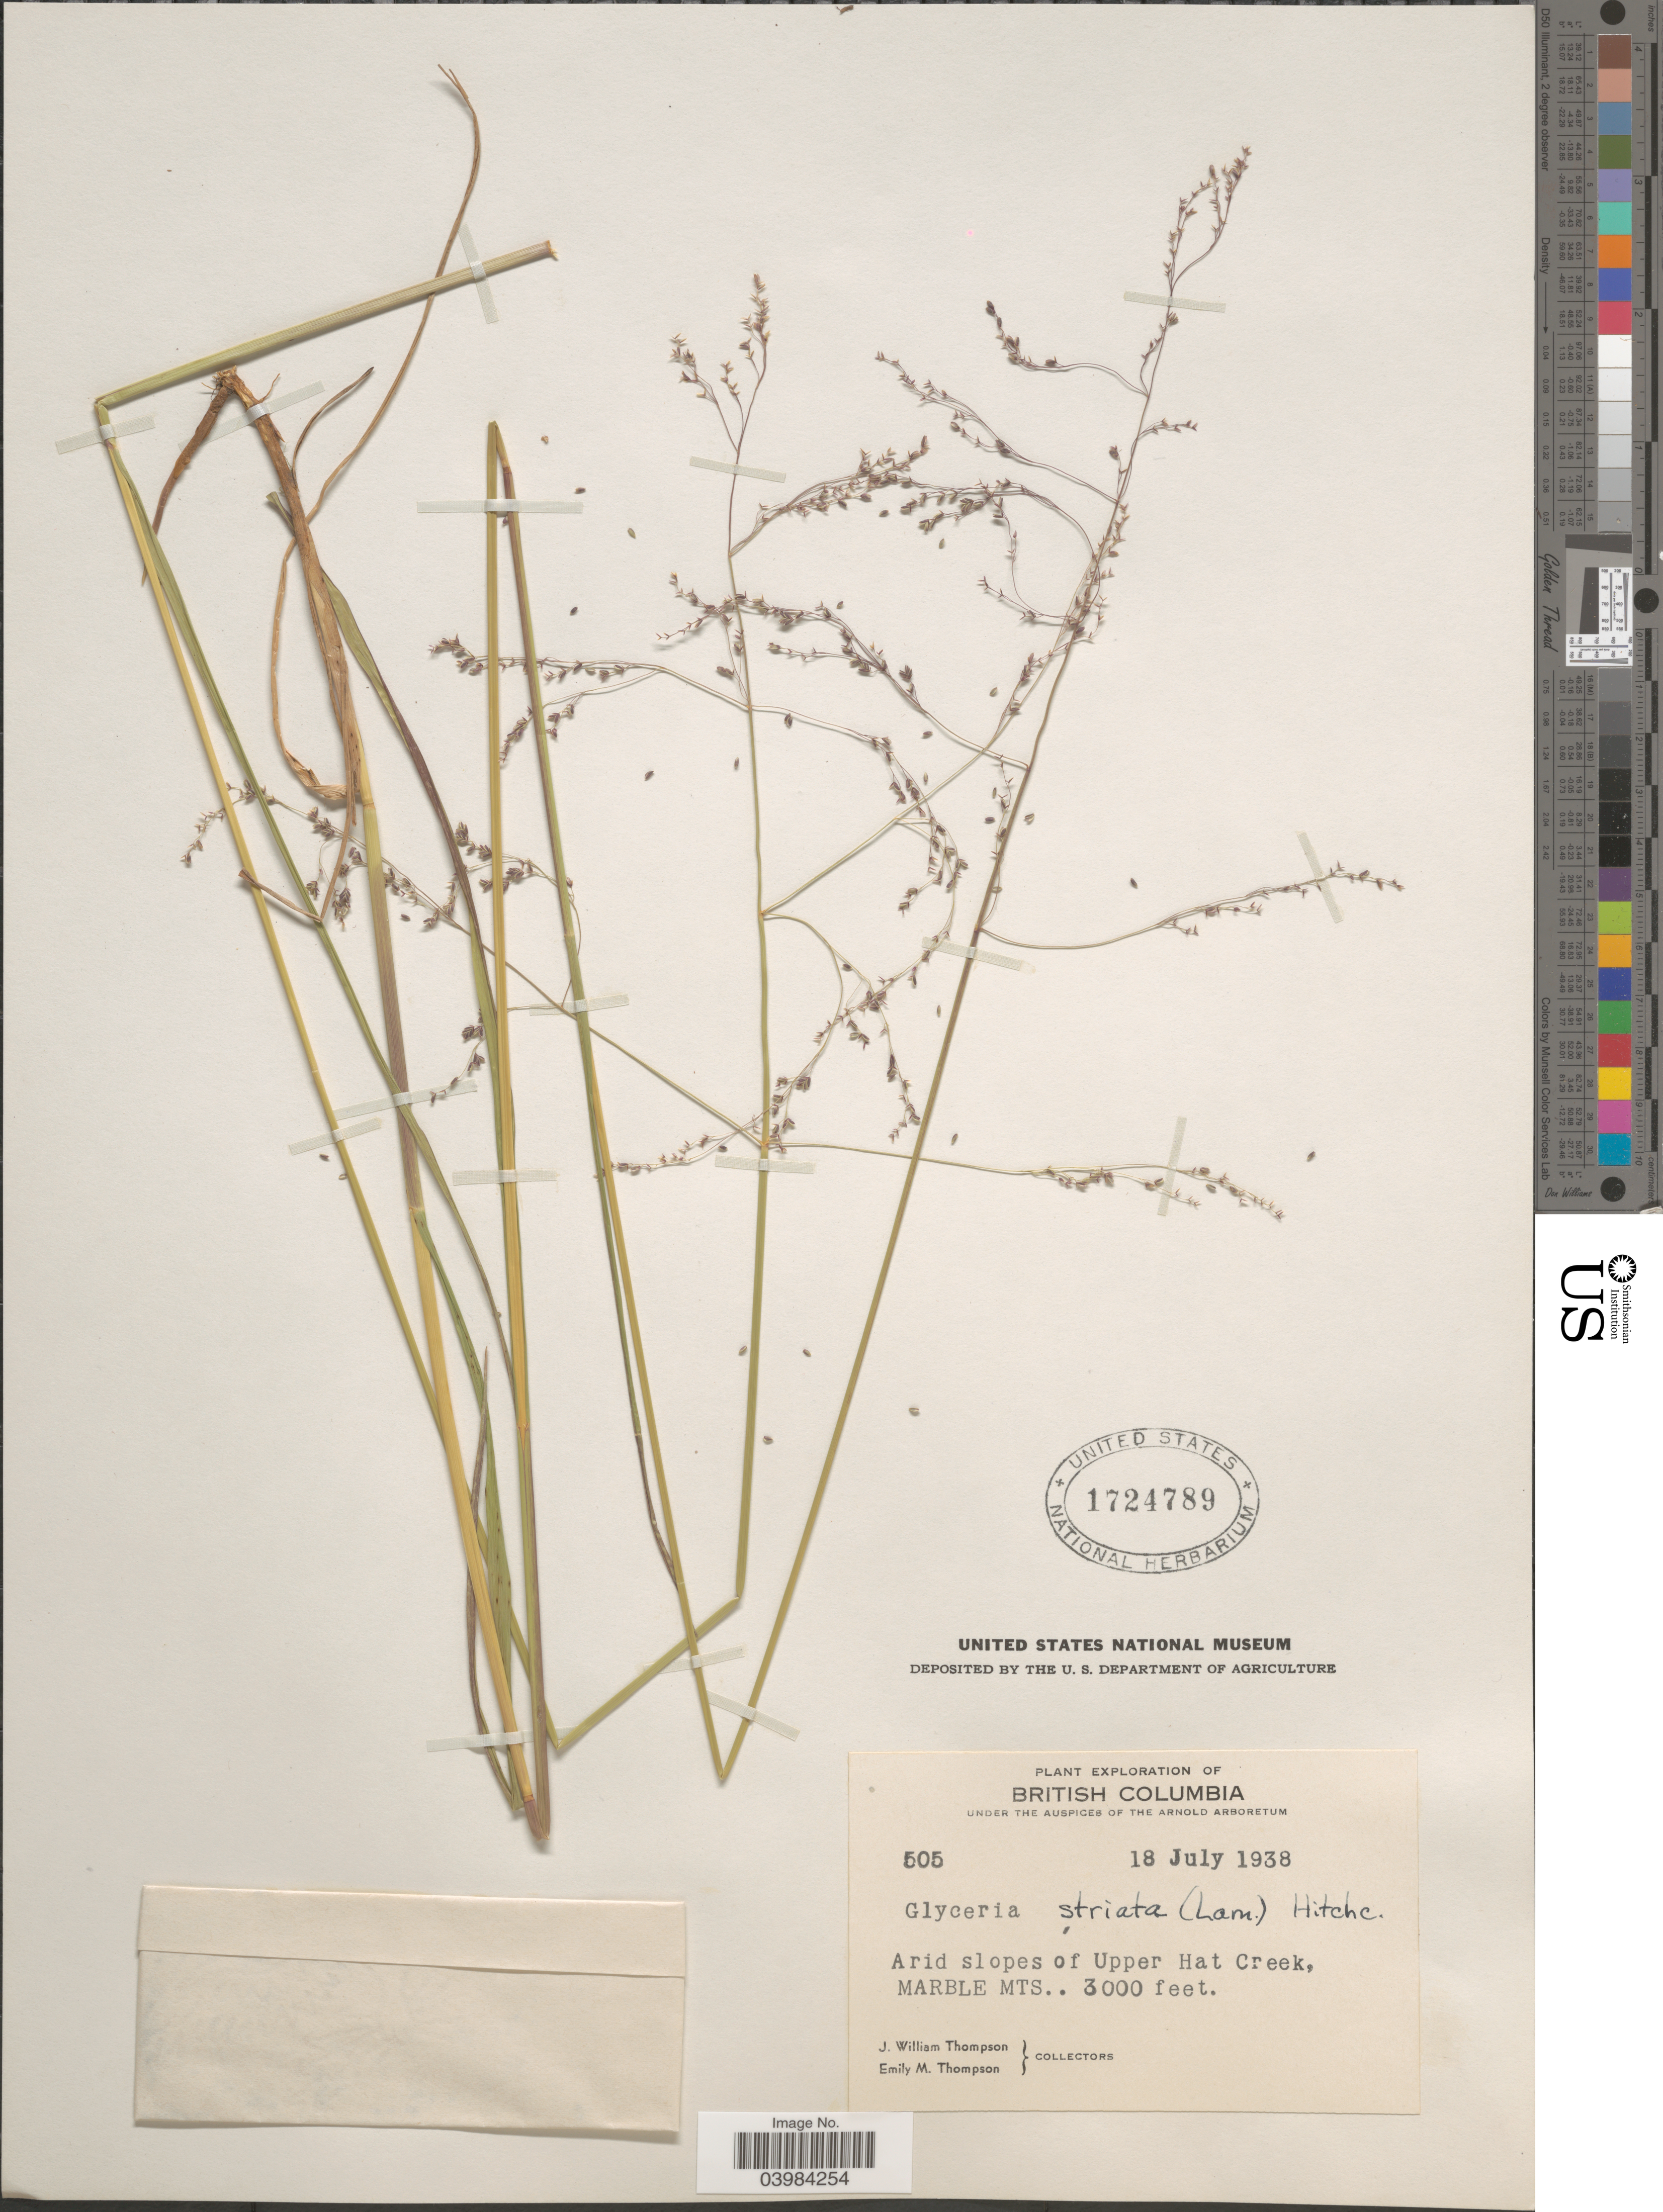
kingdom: Plantae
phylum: Tracheophyta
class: Liliopsida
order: Poales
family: Poaceae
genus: Glyceria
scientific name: Glyceria striata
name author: (Lam.) Hitchc.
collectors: J. W. Thompson & E. M. Thompson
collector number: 505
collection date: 1938-07-18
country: Canada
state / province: British Columbia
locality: Arid slopes of Upper Hat Creek, Marble Mts.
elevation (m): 914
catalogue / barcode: US 1724789